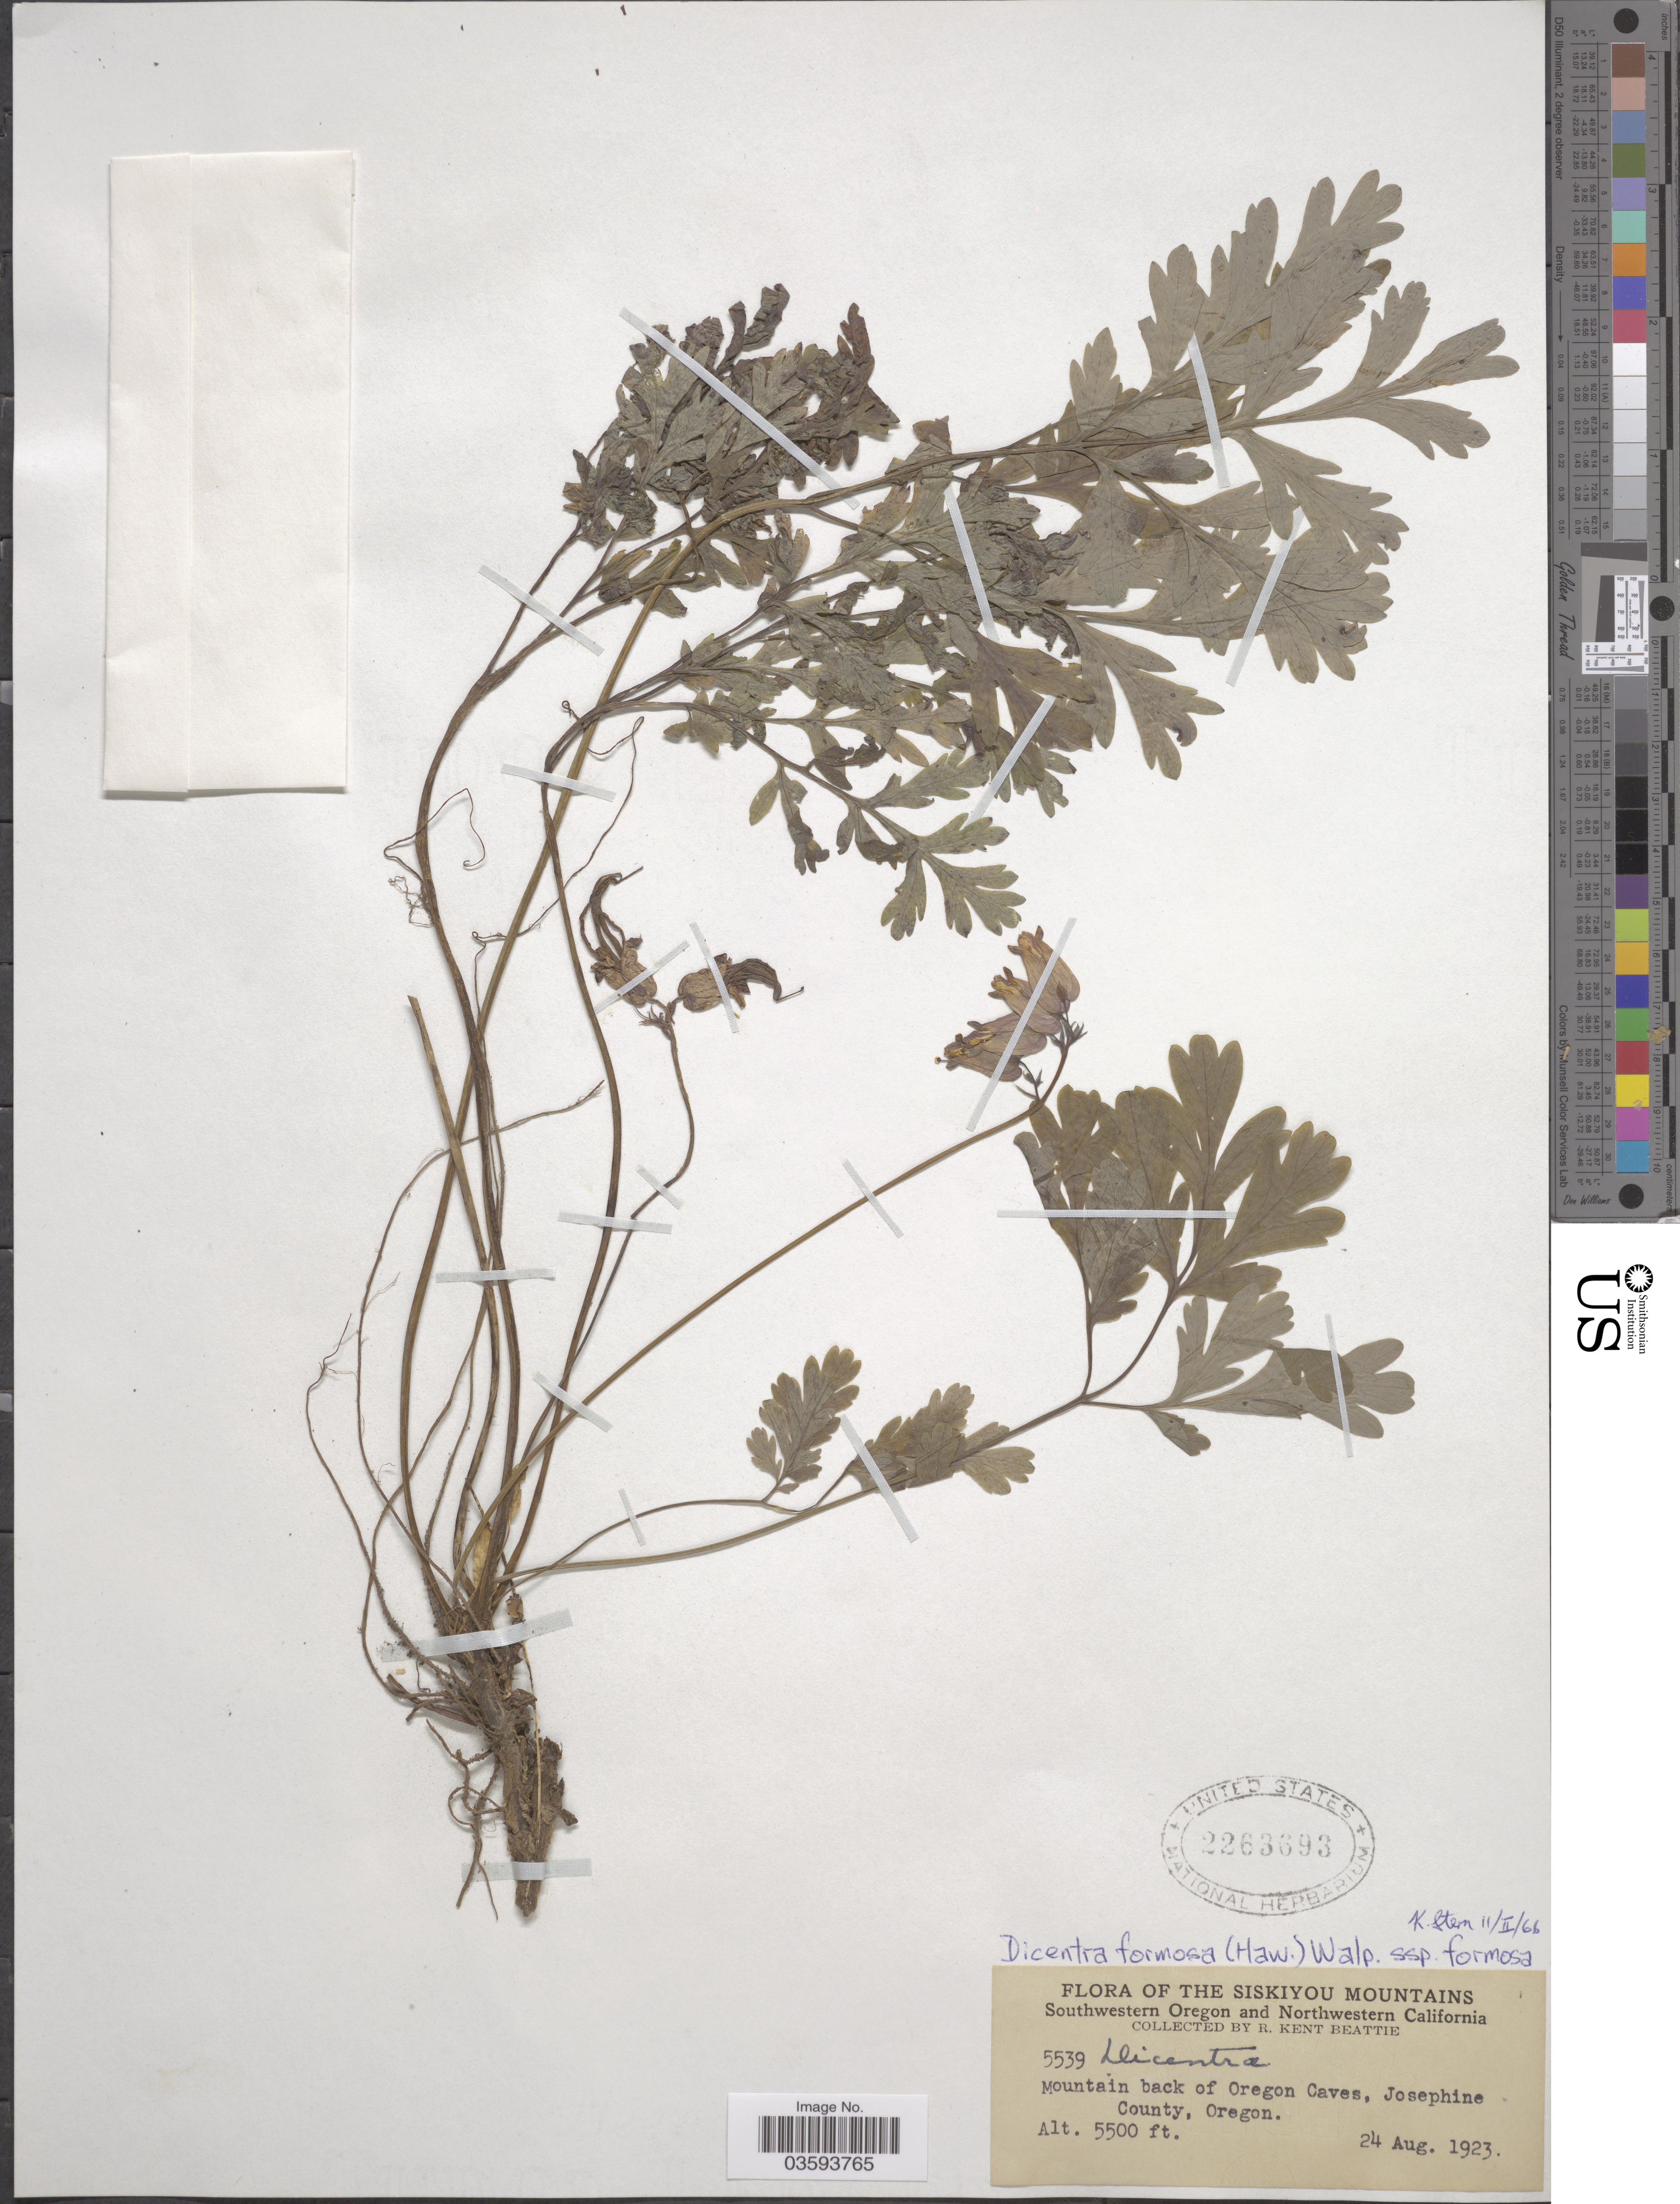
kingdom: Plantae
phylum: Tracheophyta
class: Magnoliopsida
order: Ranunculales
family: Papaveraceae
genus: Dicentra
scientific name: Dicentra formosa subsp. formosa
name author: (Haw.) Walp.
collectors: R. K. Beattie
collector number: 5539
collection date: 1923-08-24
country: United States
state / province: Oregon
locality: The Siskiyou Mountains. Southwestern Oregon. Mountain back of Oregon Caves, Josephine County.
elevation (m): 1676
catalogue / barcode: US 2263693